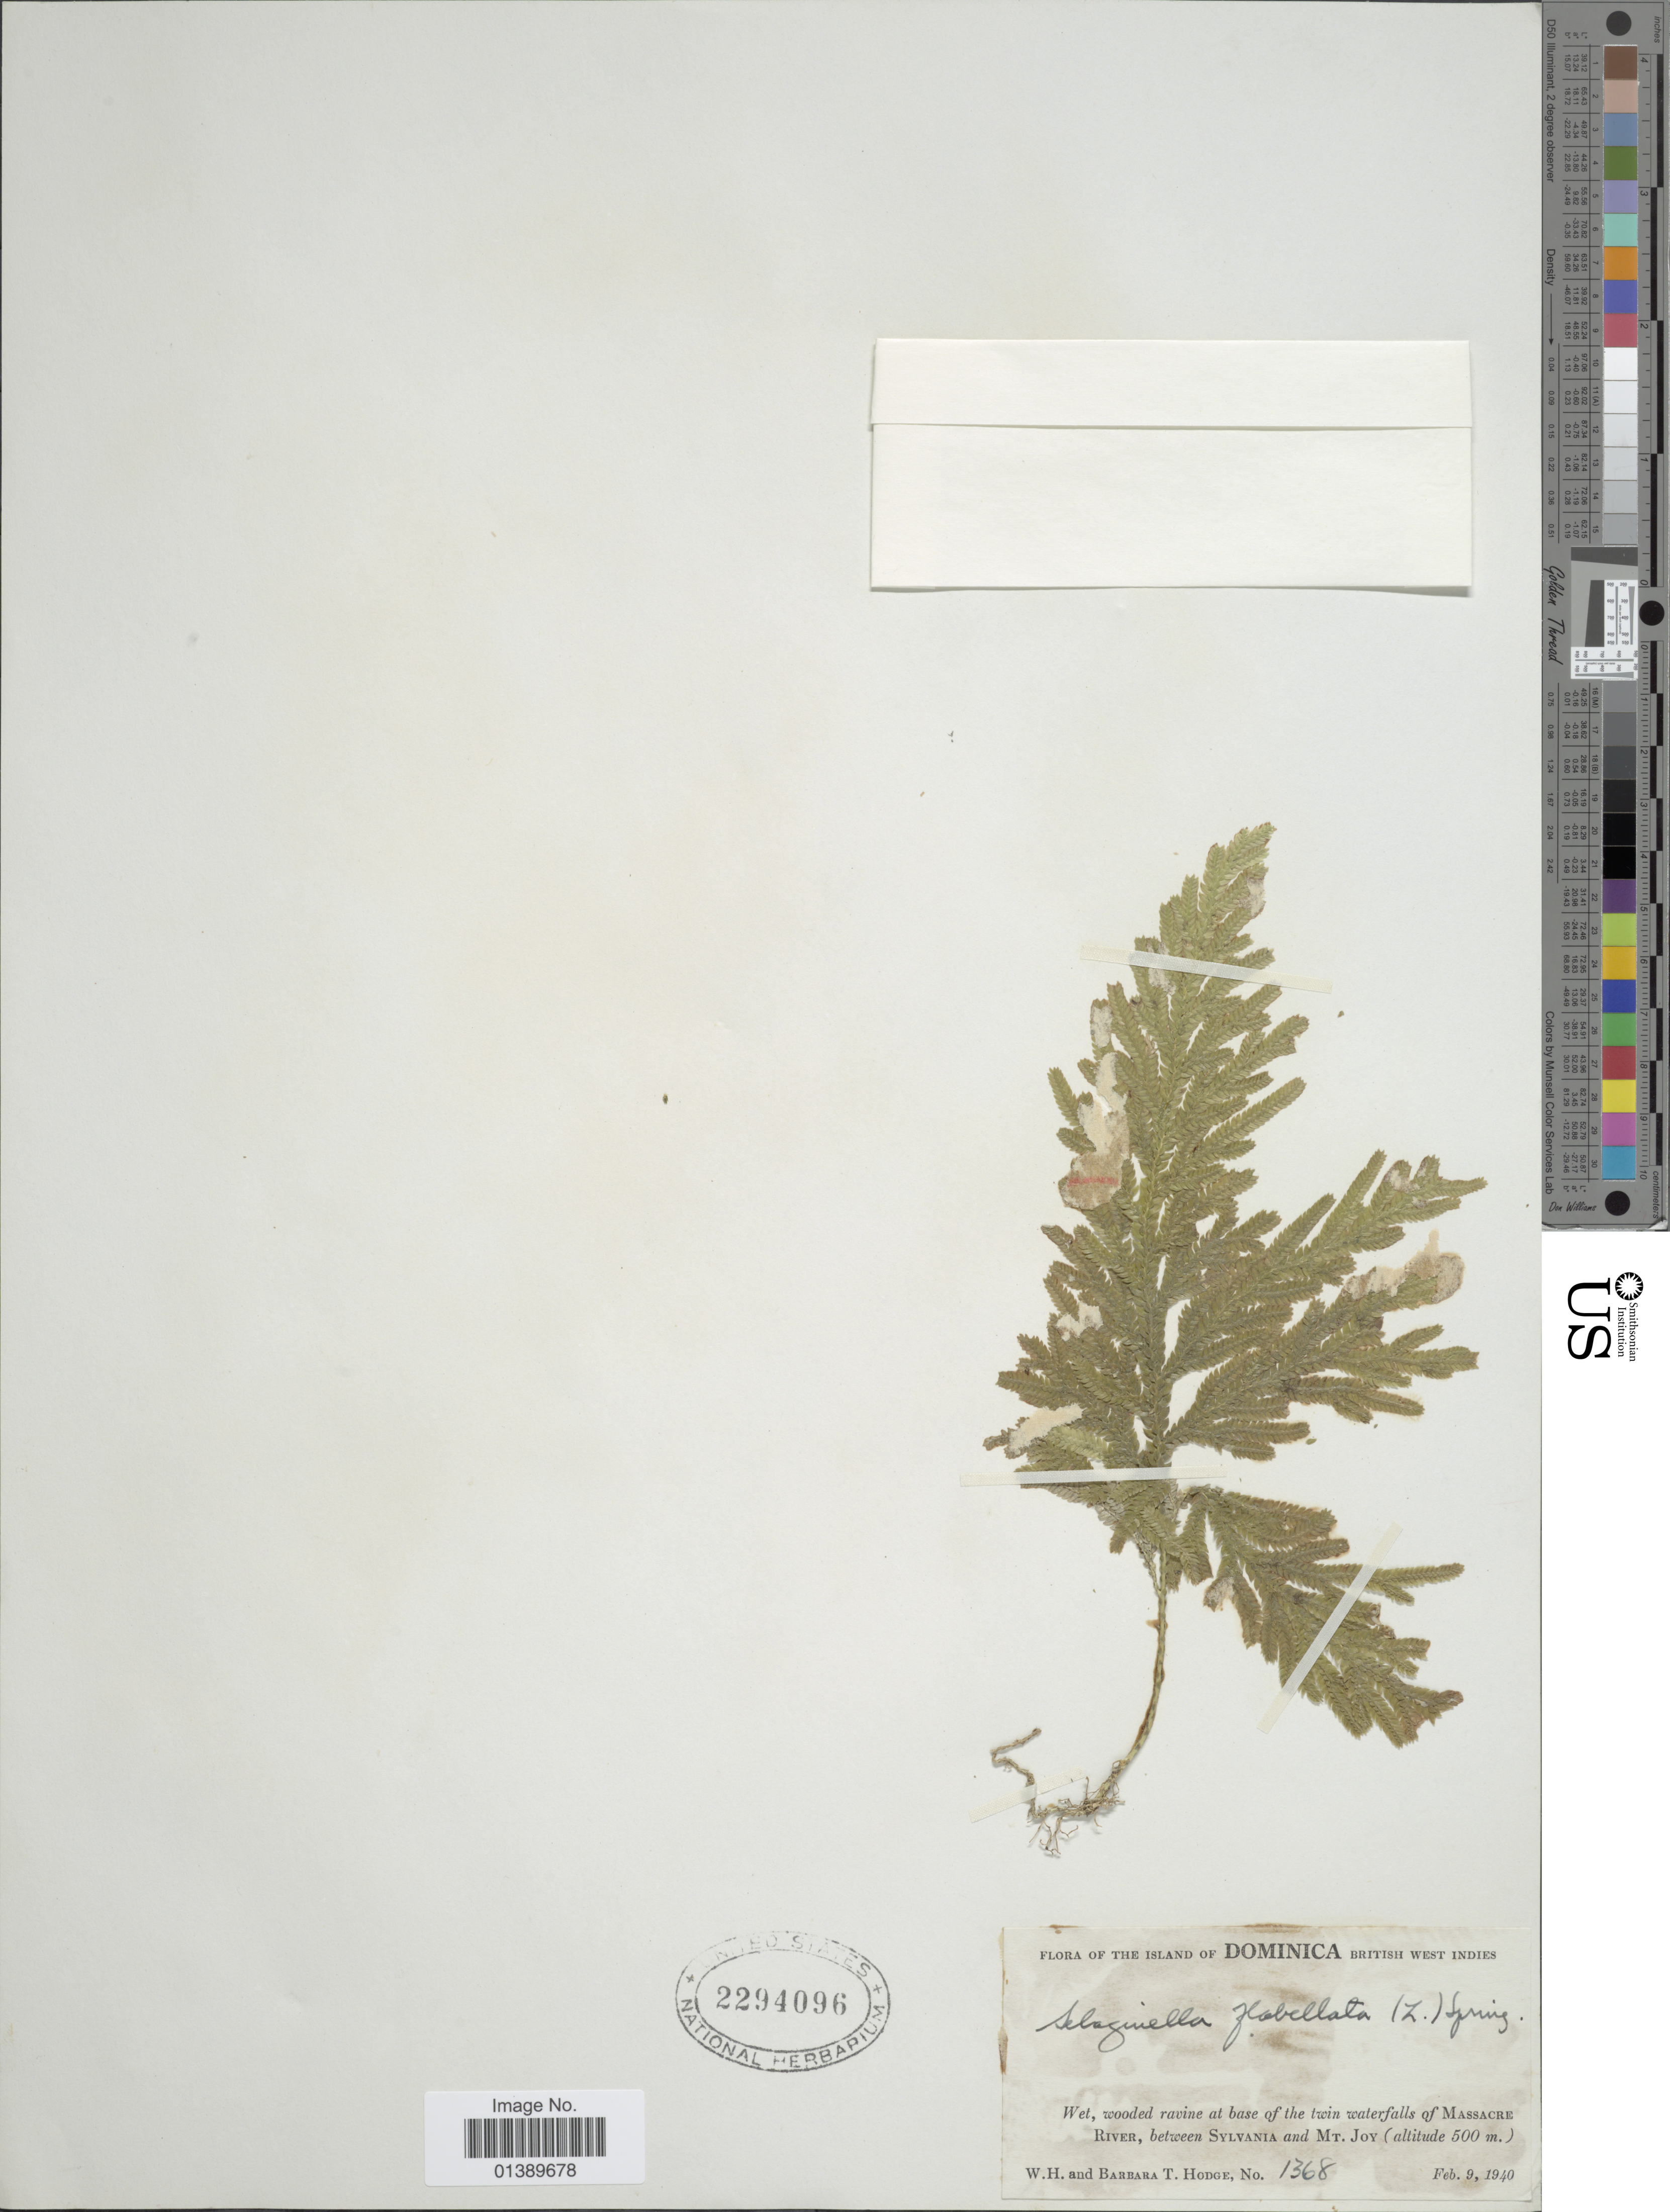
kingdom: Plantae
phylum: Tracheophyta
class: Lycopodiopsida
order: Selaginellales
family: Selaginellaceae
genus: Selaginella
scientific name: Selaginella flabellata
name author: L.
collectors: B. Hodge & T. Hodge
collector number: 1368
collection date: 1940-02-09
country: Dominica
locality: The Island of Domica British West Indies, Wet, wooded ravine at base of the twin waterfalls of Massacre River, between Sylvania and Mt Joy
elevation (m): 500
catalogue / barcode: US 2294096